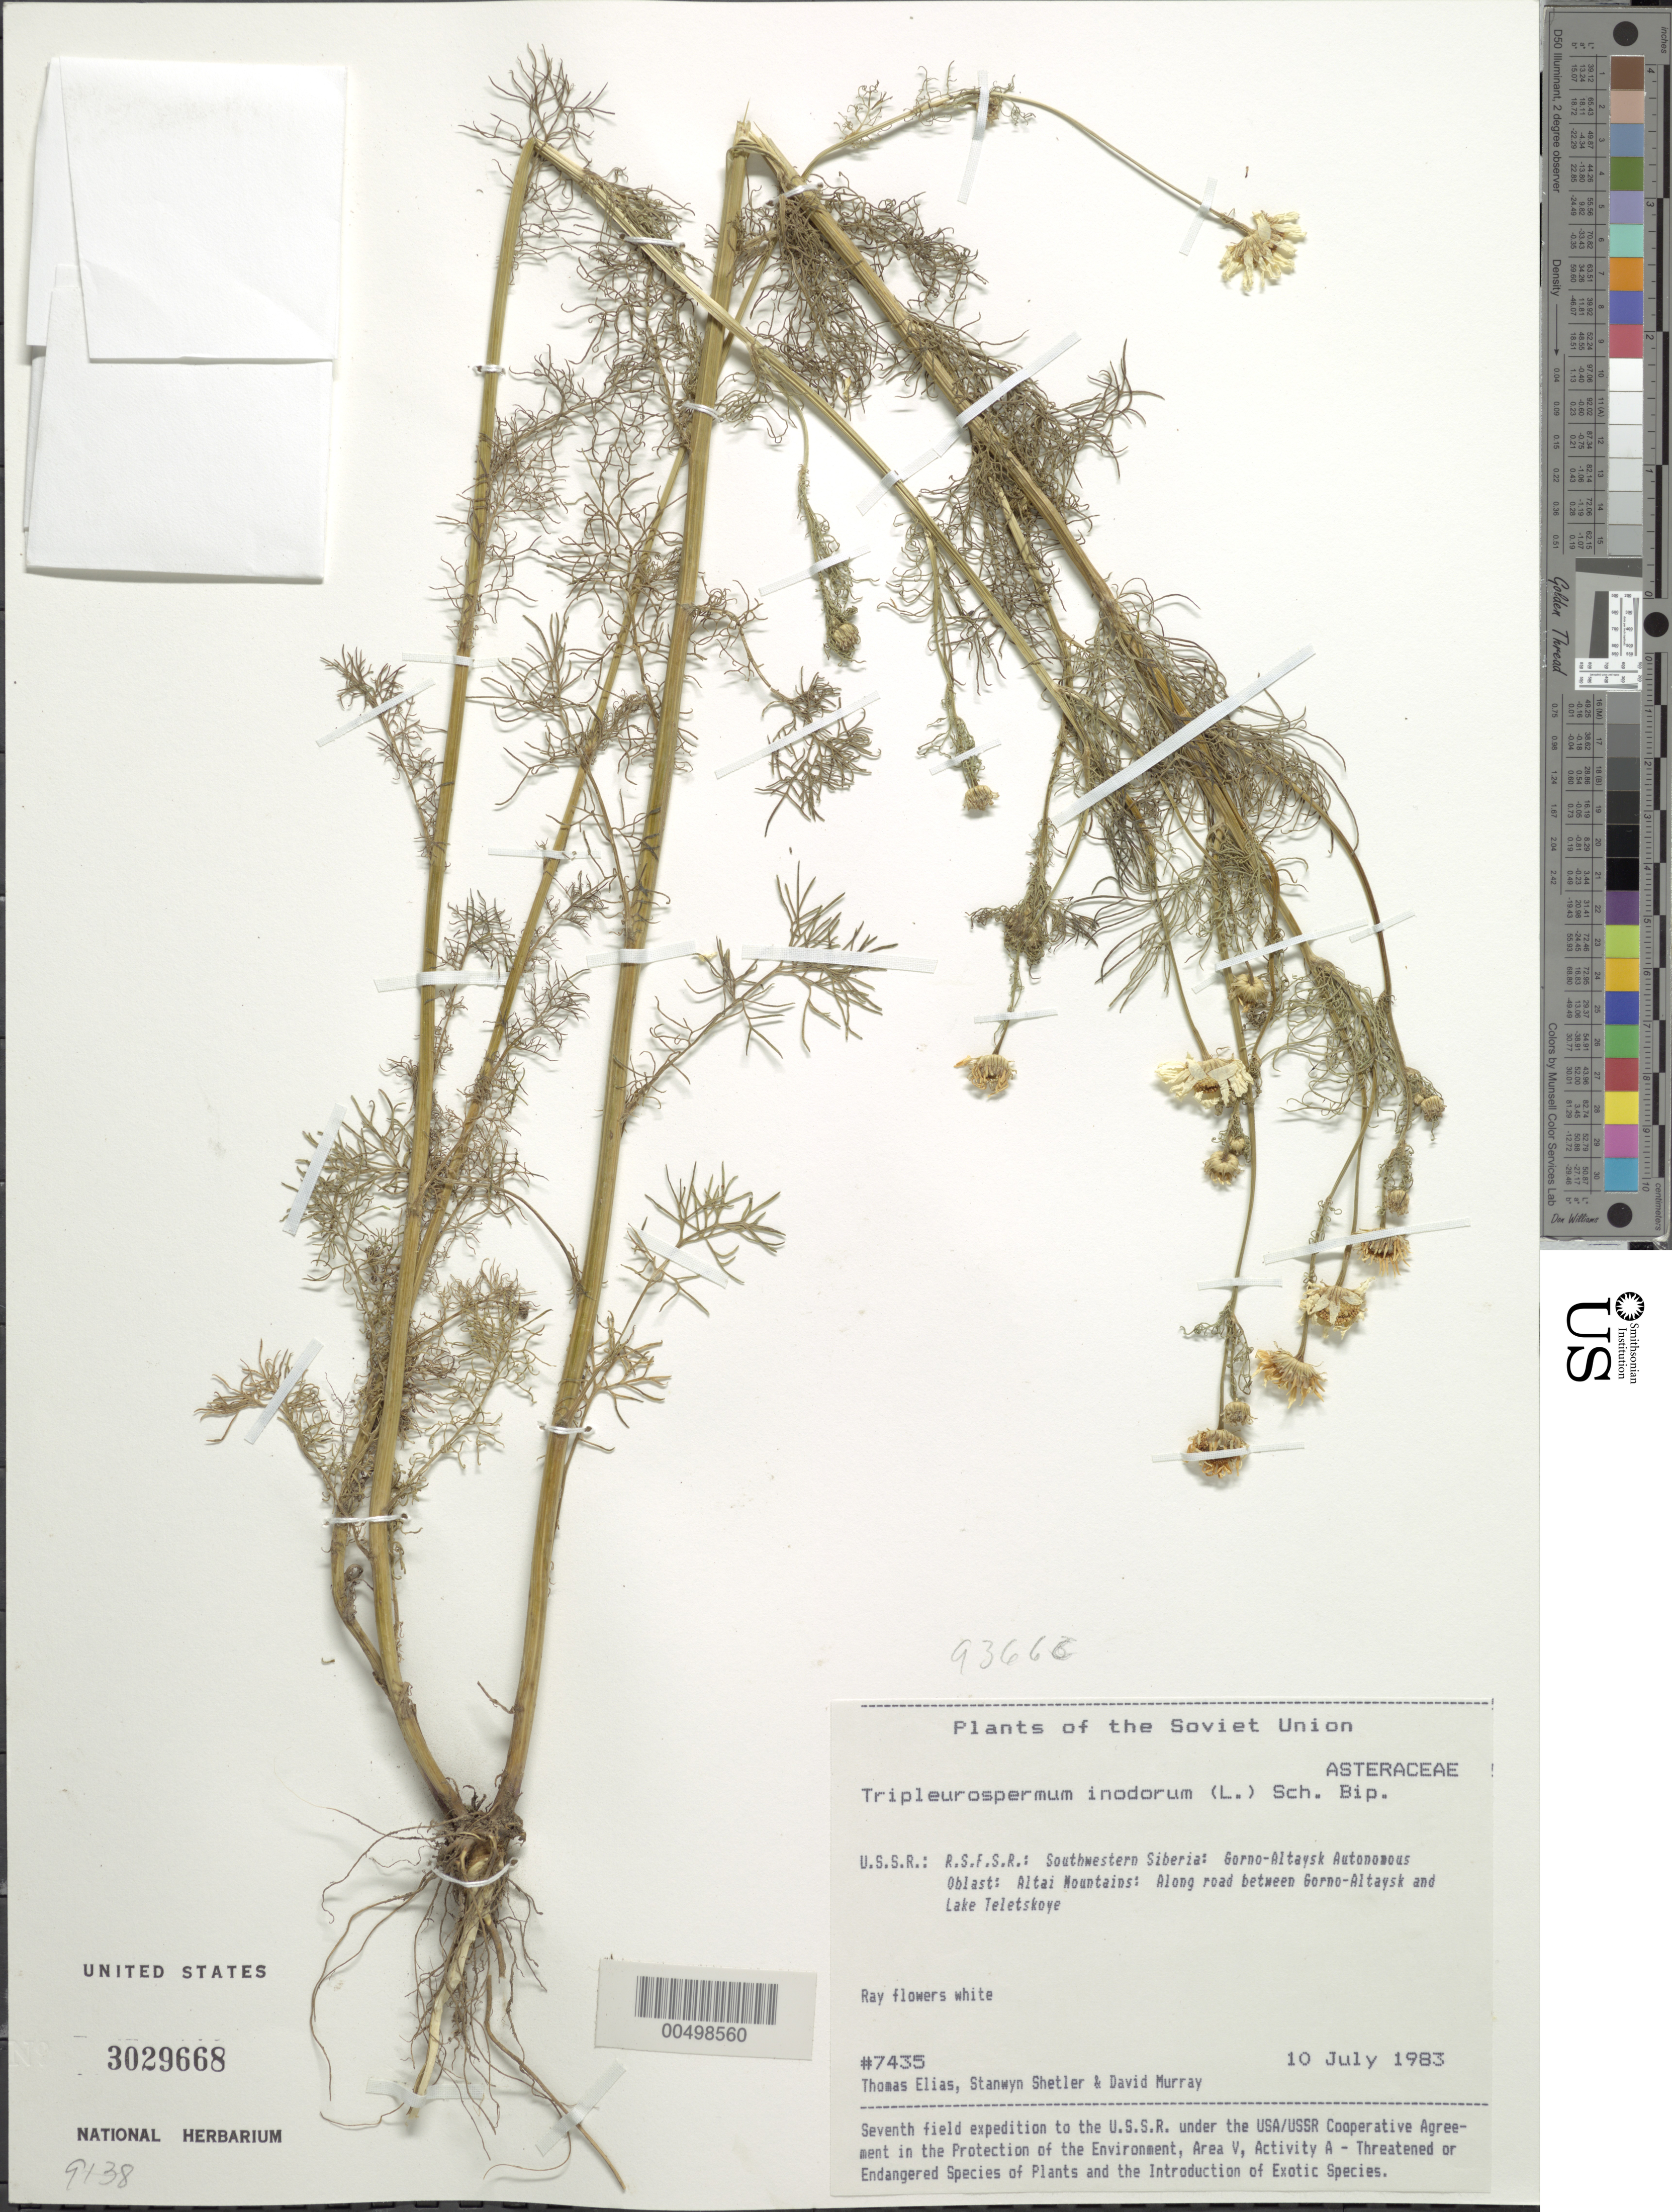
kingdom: Plantae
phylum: Tracheophyta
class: Magnoliopsida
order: Asterales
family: Asteraceae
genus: Tripleurospermum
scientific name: Tripleurospermum inodorum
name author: (L.) Sch. Bip.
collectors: T. Elias, S. Shetler & D. F. Murray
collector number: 7435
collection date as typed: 10 Jul 1983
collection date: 1983-07-10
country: Russian Federation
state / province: Altai Republic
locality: Altai Mountains, along road between Gorno-Altaysk and Lake Teletskoye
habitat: along road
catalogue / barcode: US 3029668